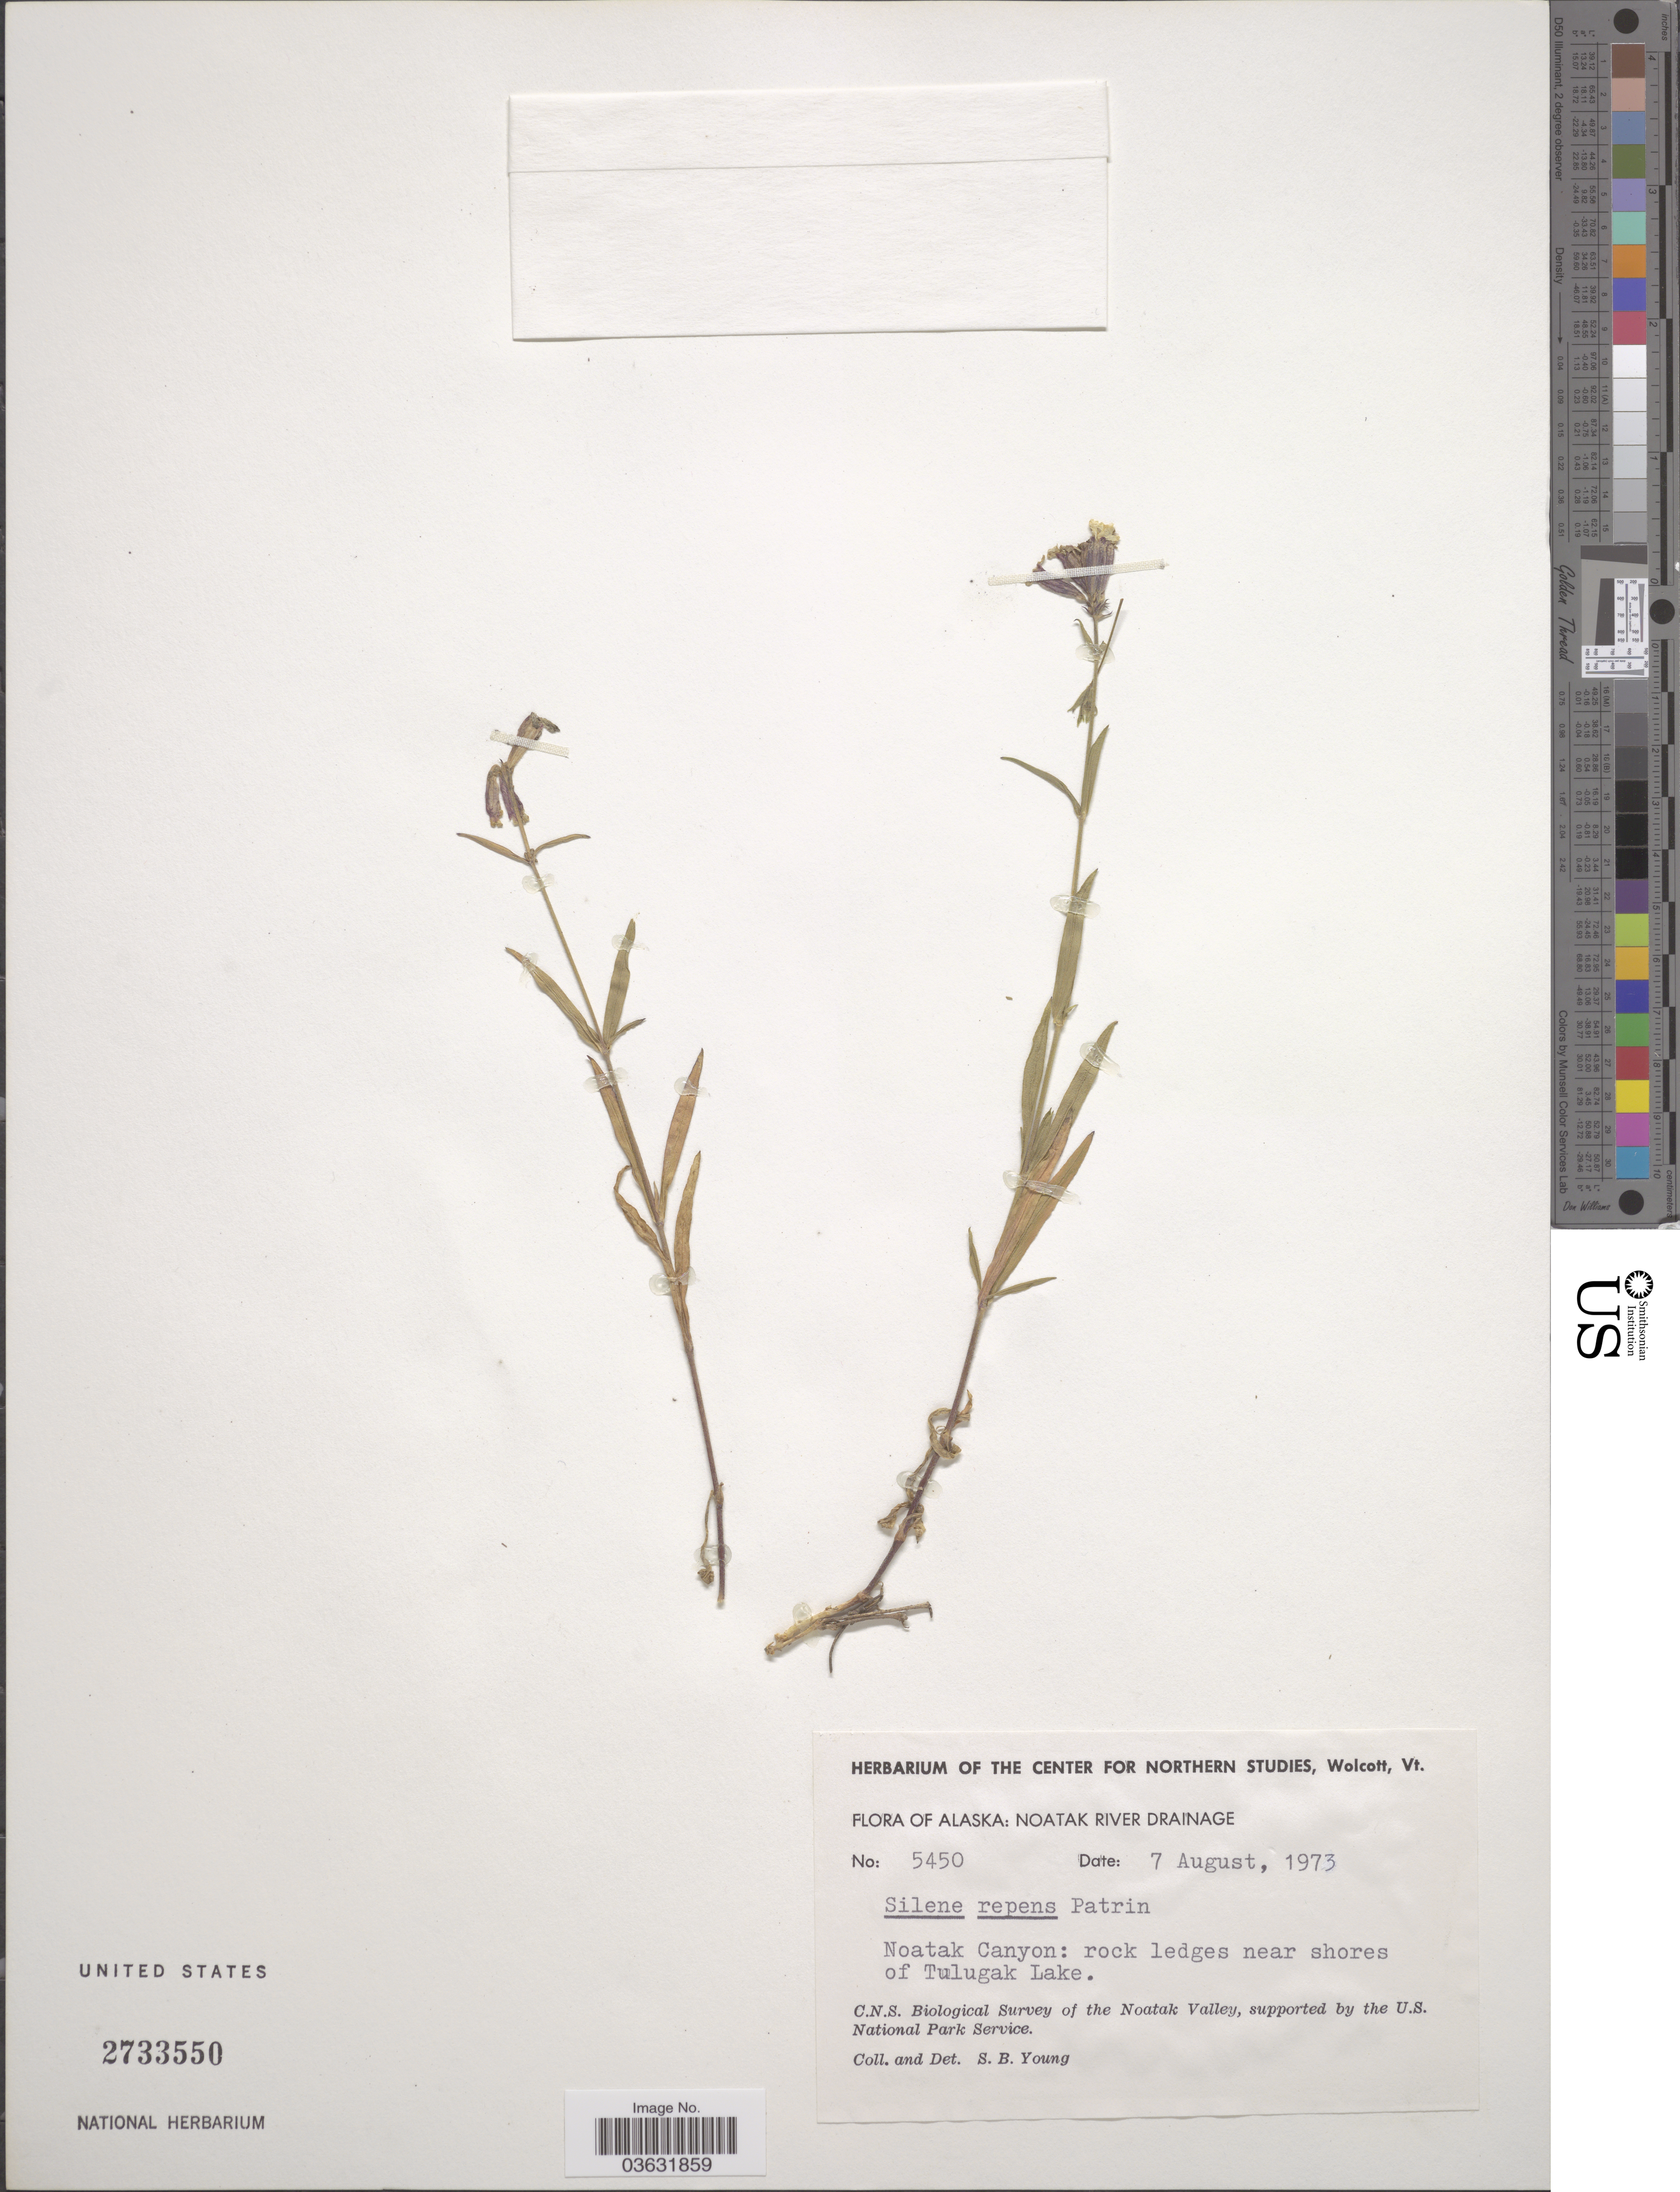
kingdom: Plantae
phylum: Tracheophyta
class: Magnoliopsida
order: Caryophyllales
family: Caryophyllaceae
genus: Silene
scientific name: Silene repens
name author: Patrin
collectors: S. Young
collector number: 5450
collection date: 1973-08-07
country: United States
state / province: Alaska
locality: Noatak River Drainage. Noatak Canyon: rock ledges near shores of Tulugak Lake. Noatak Valley.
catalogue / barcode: US 2733550